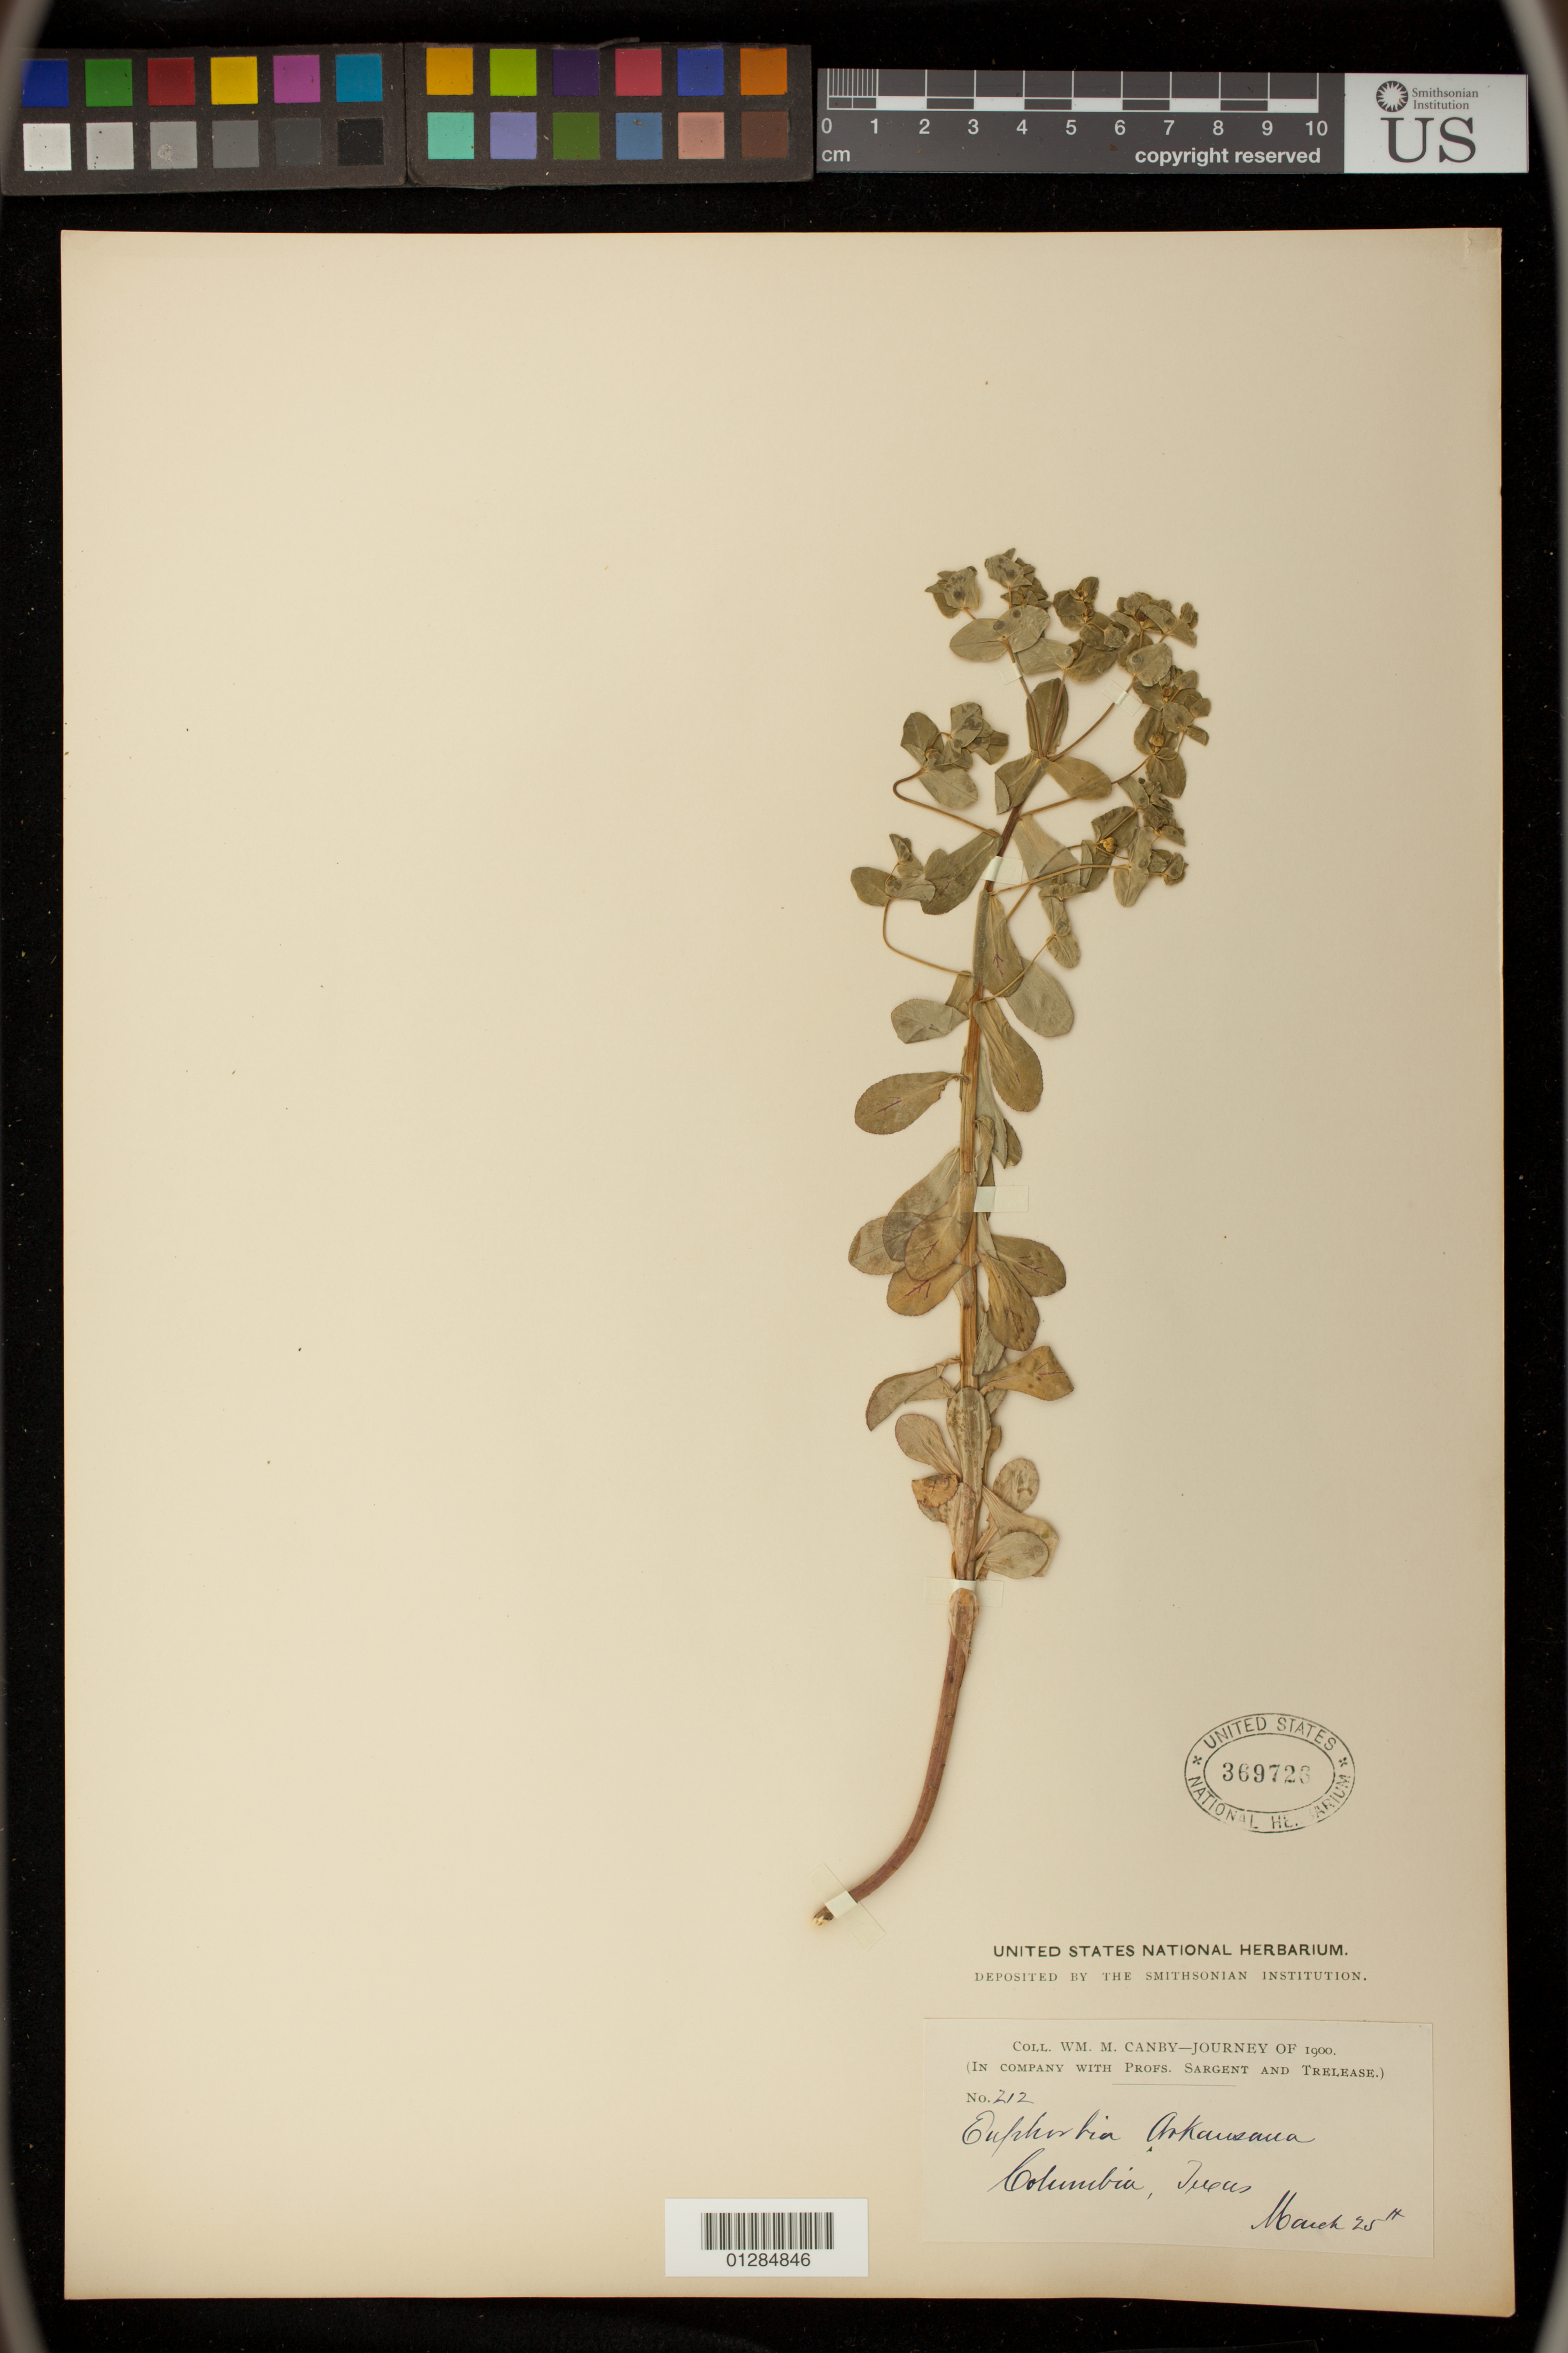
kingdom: Plantae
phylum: Tracheophyta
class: Magnoliopsida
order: Malpighiales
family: Euphorbiaceae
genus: Euphorbia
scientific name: Euphorbia spathulata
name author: Lam.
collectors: W. M. Canby, -- Sargent & -- Trelease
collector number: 212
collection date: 1900-03-25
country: United States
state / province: Texas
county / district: Brazoria County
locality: Columbia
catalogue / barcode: US 369723